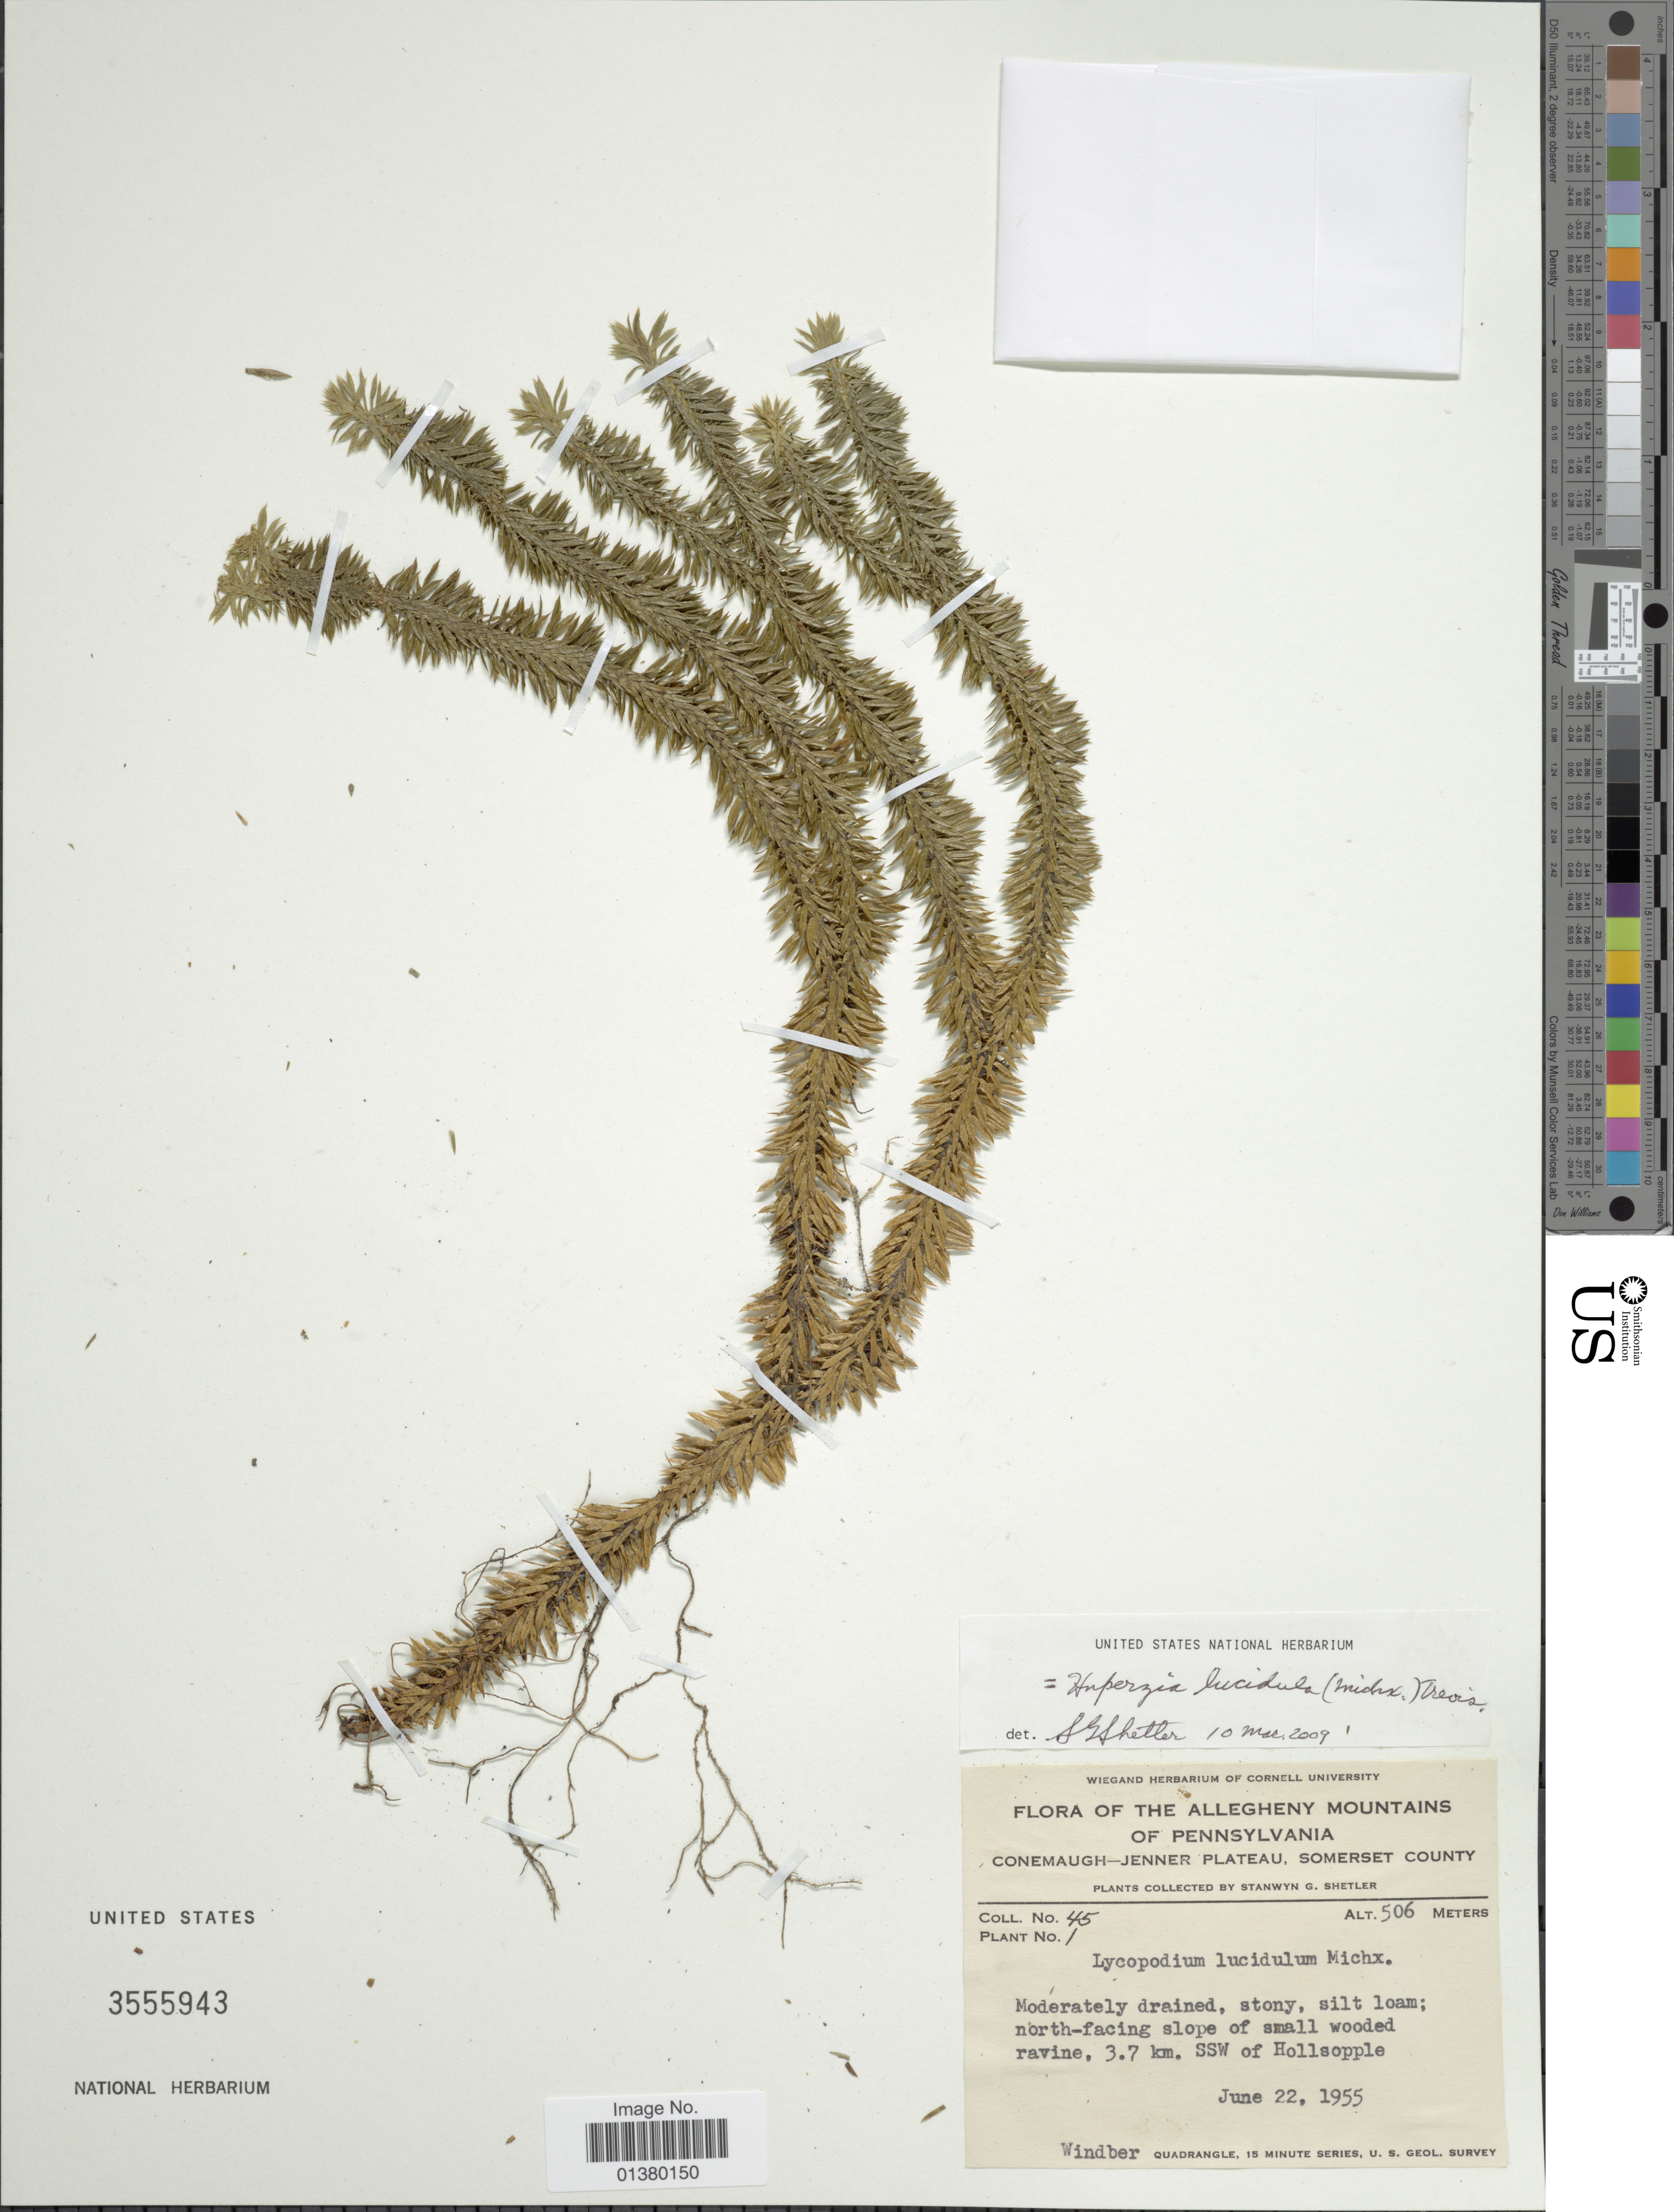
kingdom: Plantae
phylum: Tracheophyta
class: Lycopodiopsida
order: Lycopodiales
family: Lycopodiaceae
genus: Huperzia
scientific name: Huperzia lucidula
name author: (Michx.) Trevis.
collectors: S. Shetler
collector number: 45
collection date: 1955-06-22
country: United States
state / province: Pennsylvania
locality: The Allegheny Mountains, Conemaugh-Jenner Plateau, Somerset County, north-facing slope of small wooded ravine, 3.7 km . SSW of Hollsopple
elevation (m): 506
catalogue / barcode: US 3555943